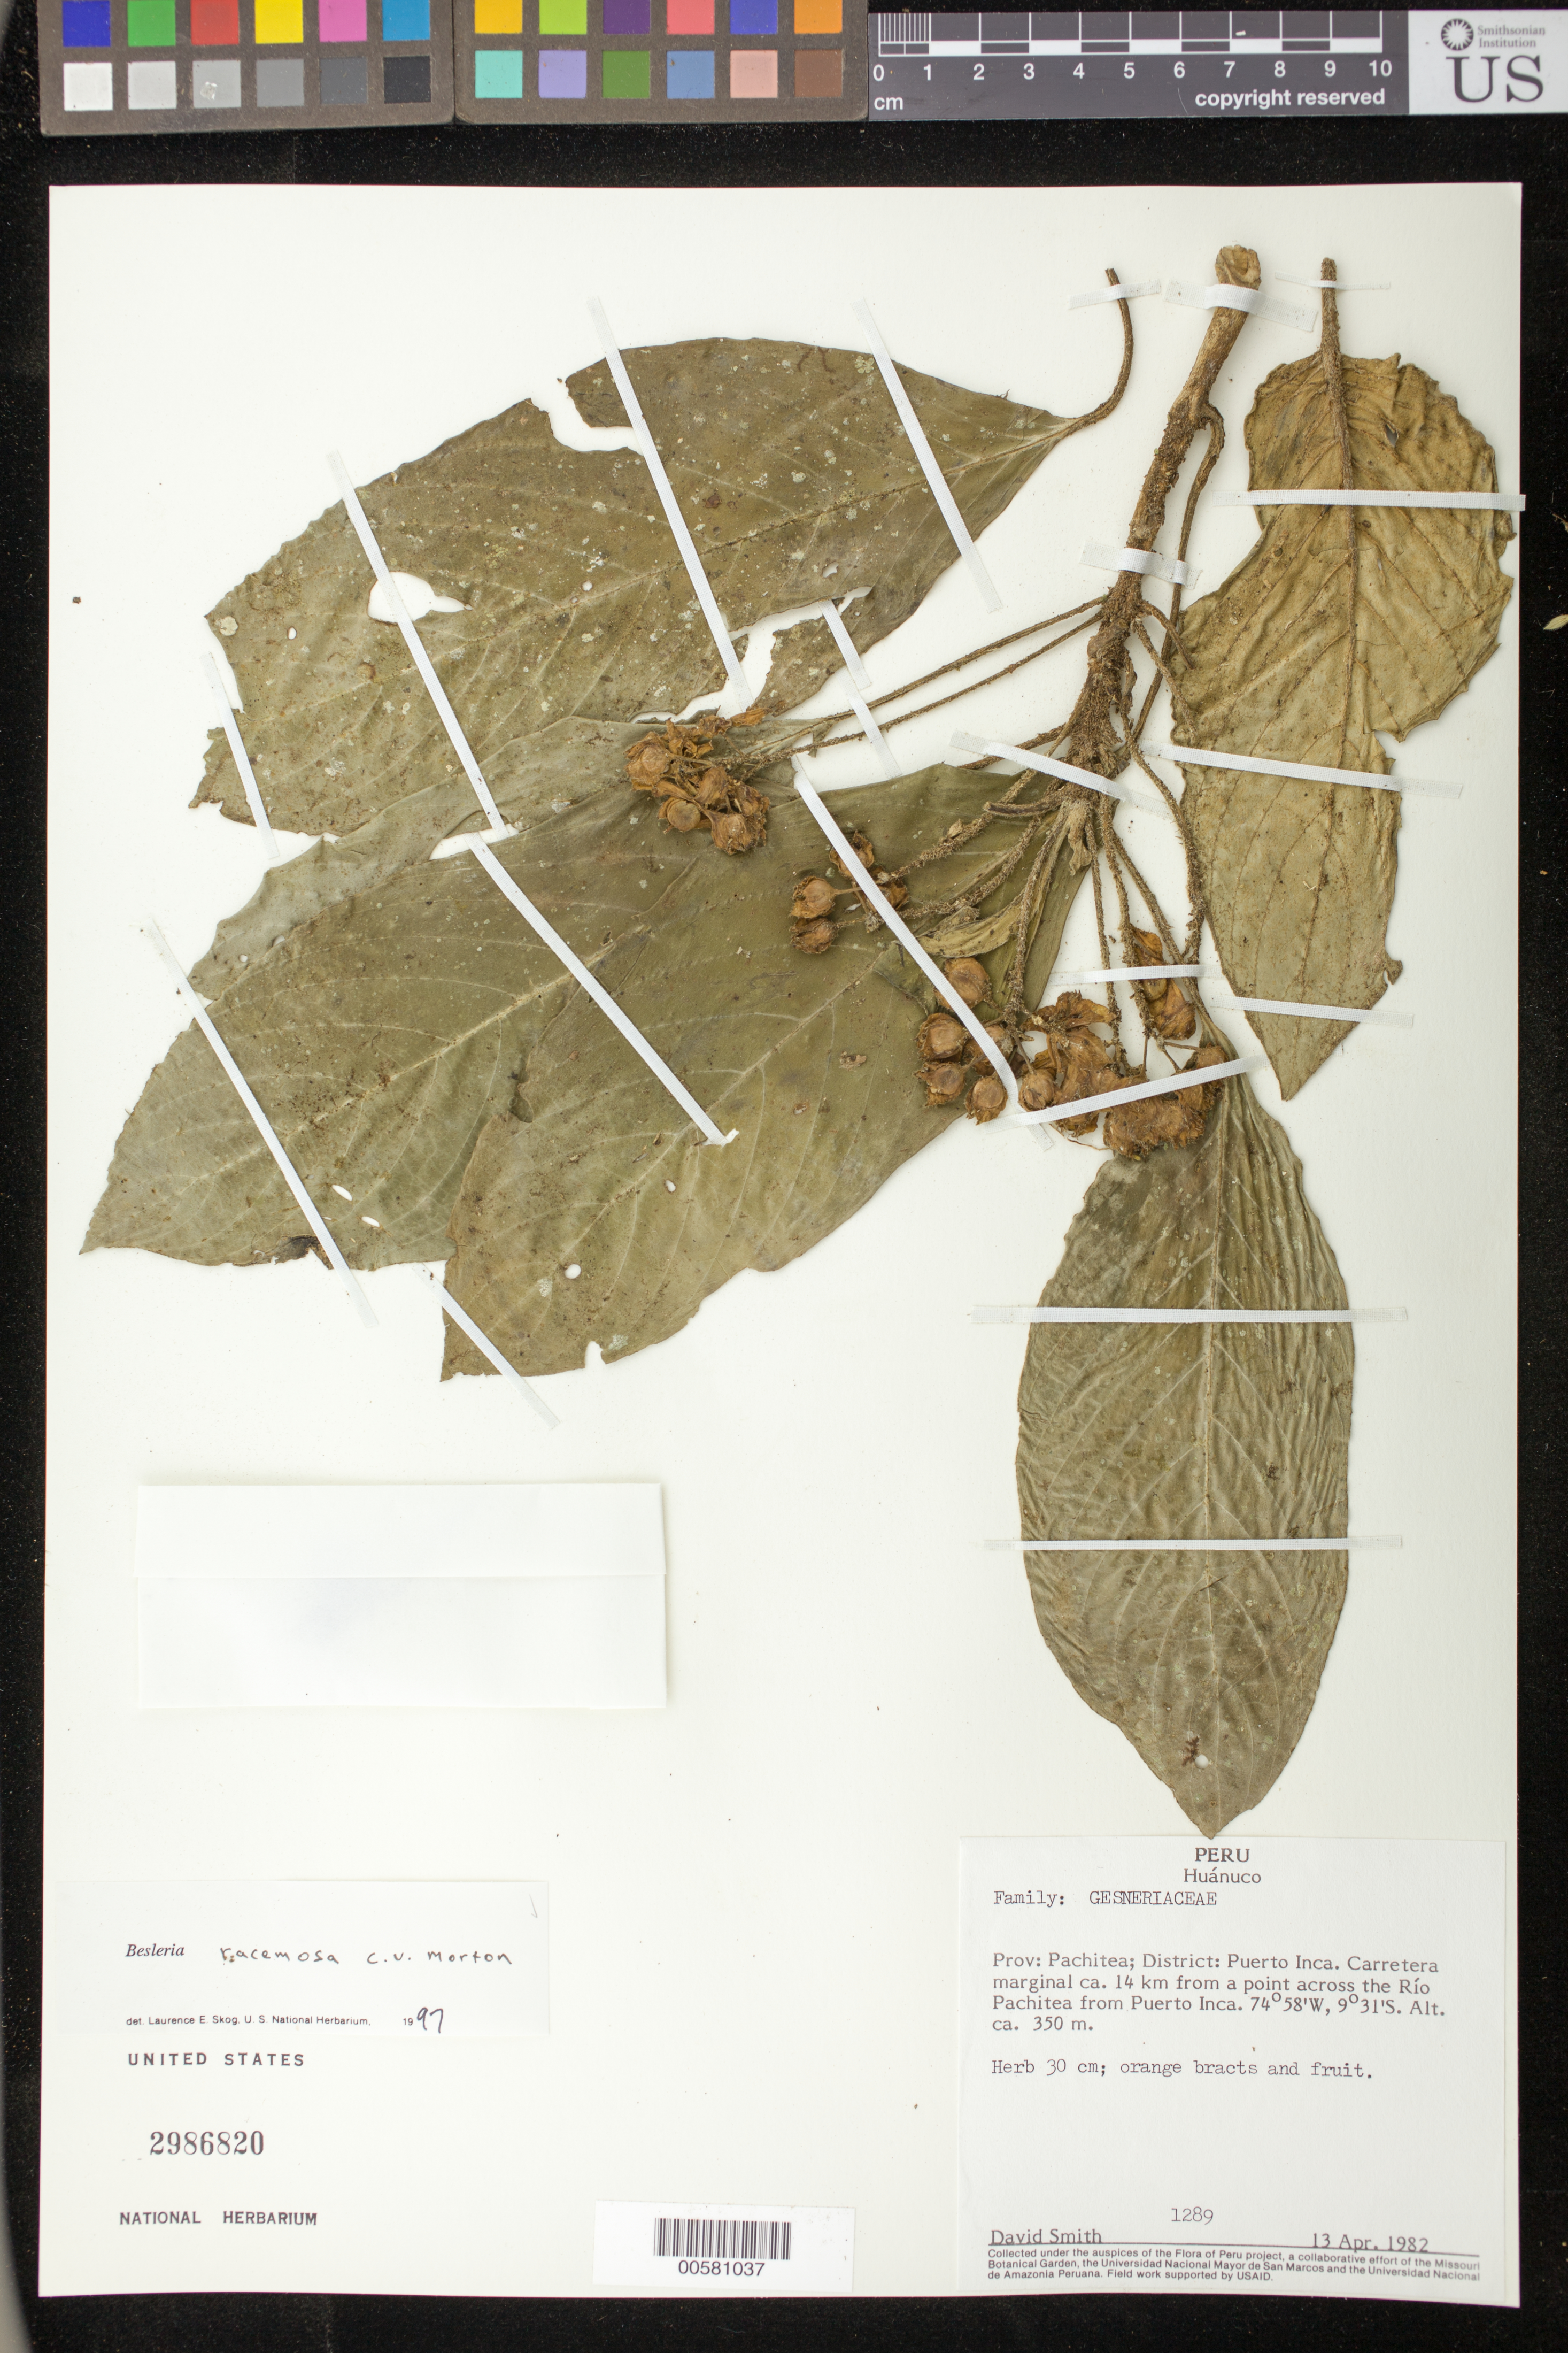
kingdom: Plantae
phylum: Tracheophyta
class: Magnoliopsida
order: Lamiales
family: Gesneriaceae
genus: Besleria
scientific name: Besleria racemosa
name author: C.V. Morton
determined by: Skog, Laurence E.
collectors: D. Smith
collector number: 1289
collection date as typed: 13 Apr 1982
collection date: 1982-04-13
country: Peru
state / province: Huánuco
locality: Prov. Pachitea, Dtto. Puerto Inca; Carretera marginal ca. 14 km from a point across the Río Pachitea from Puerto Inca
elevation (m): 350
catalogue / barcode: US 2986820